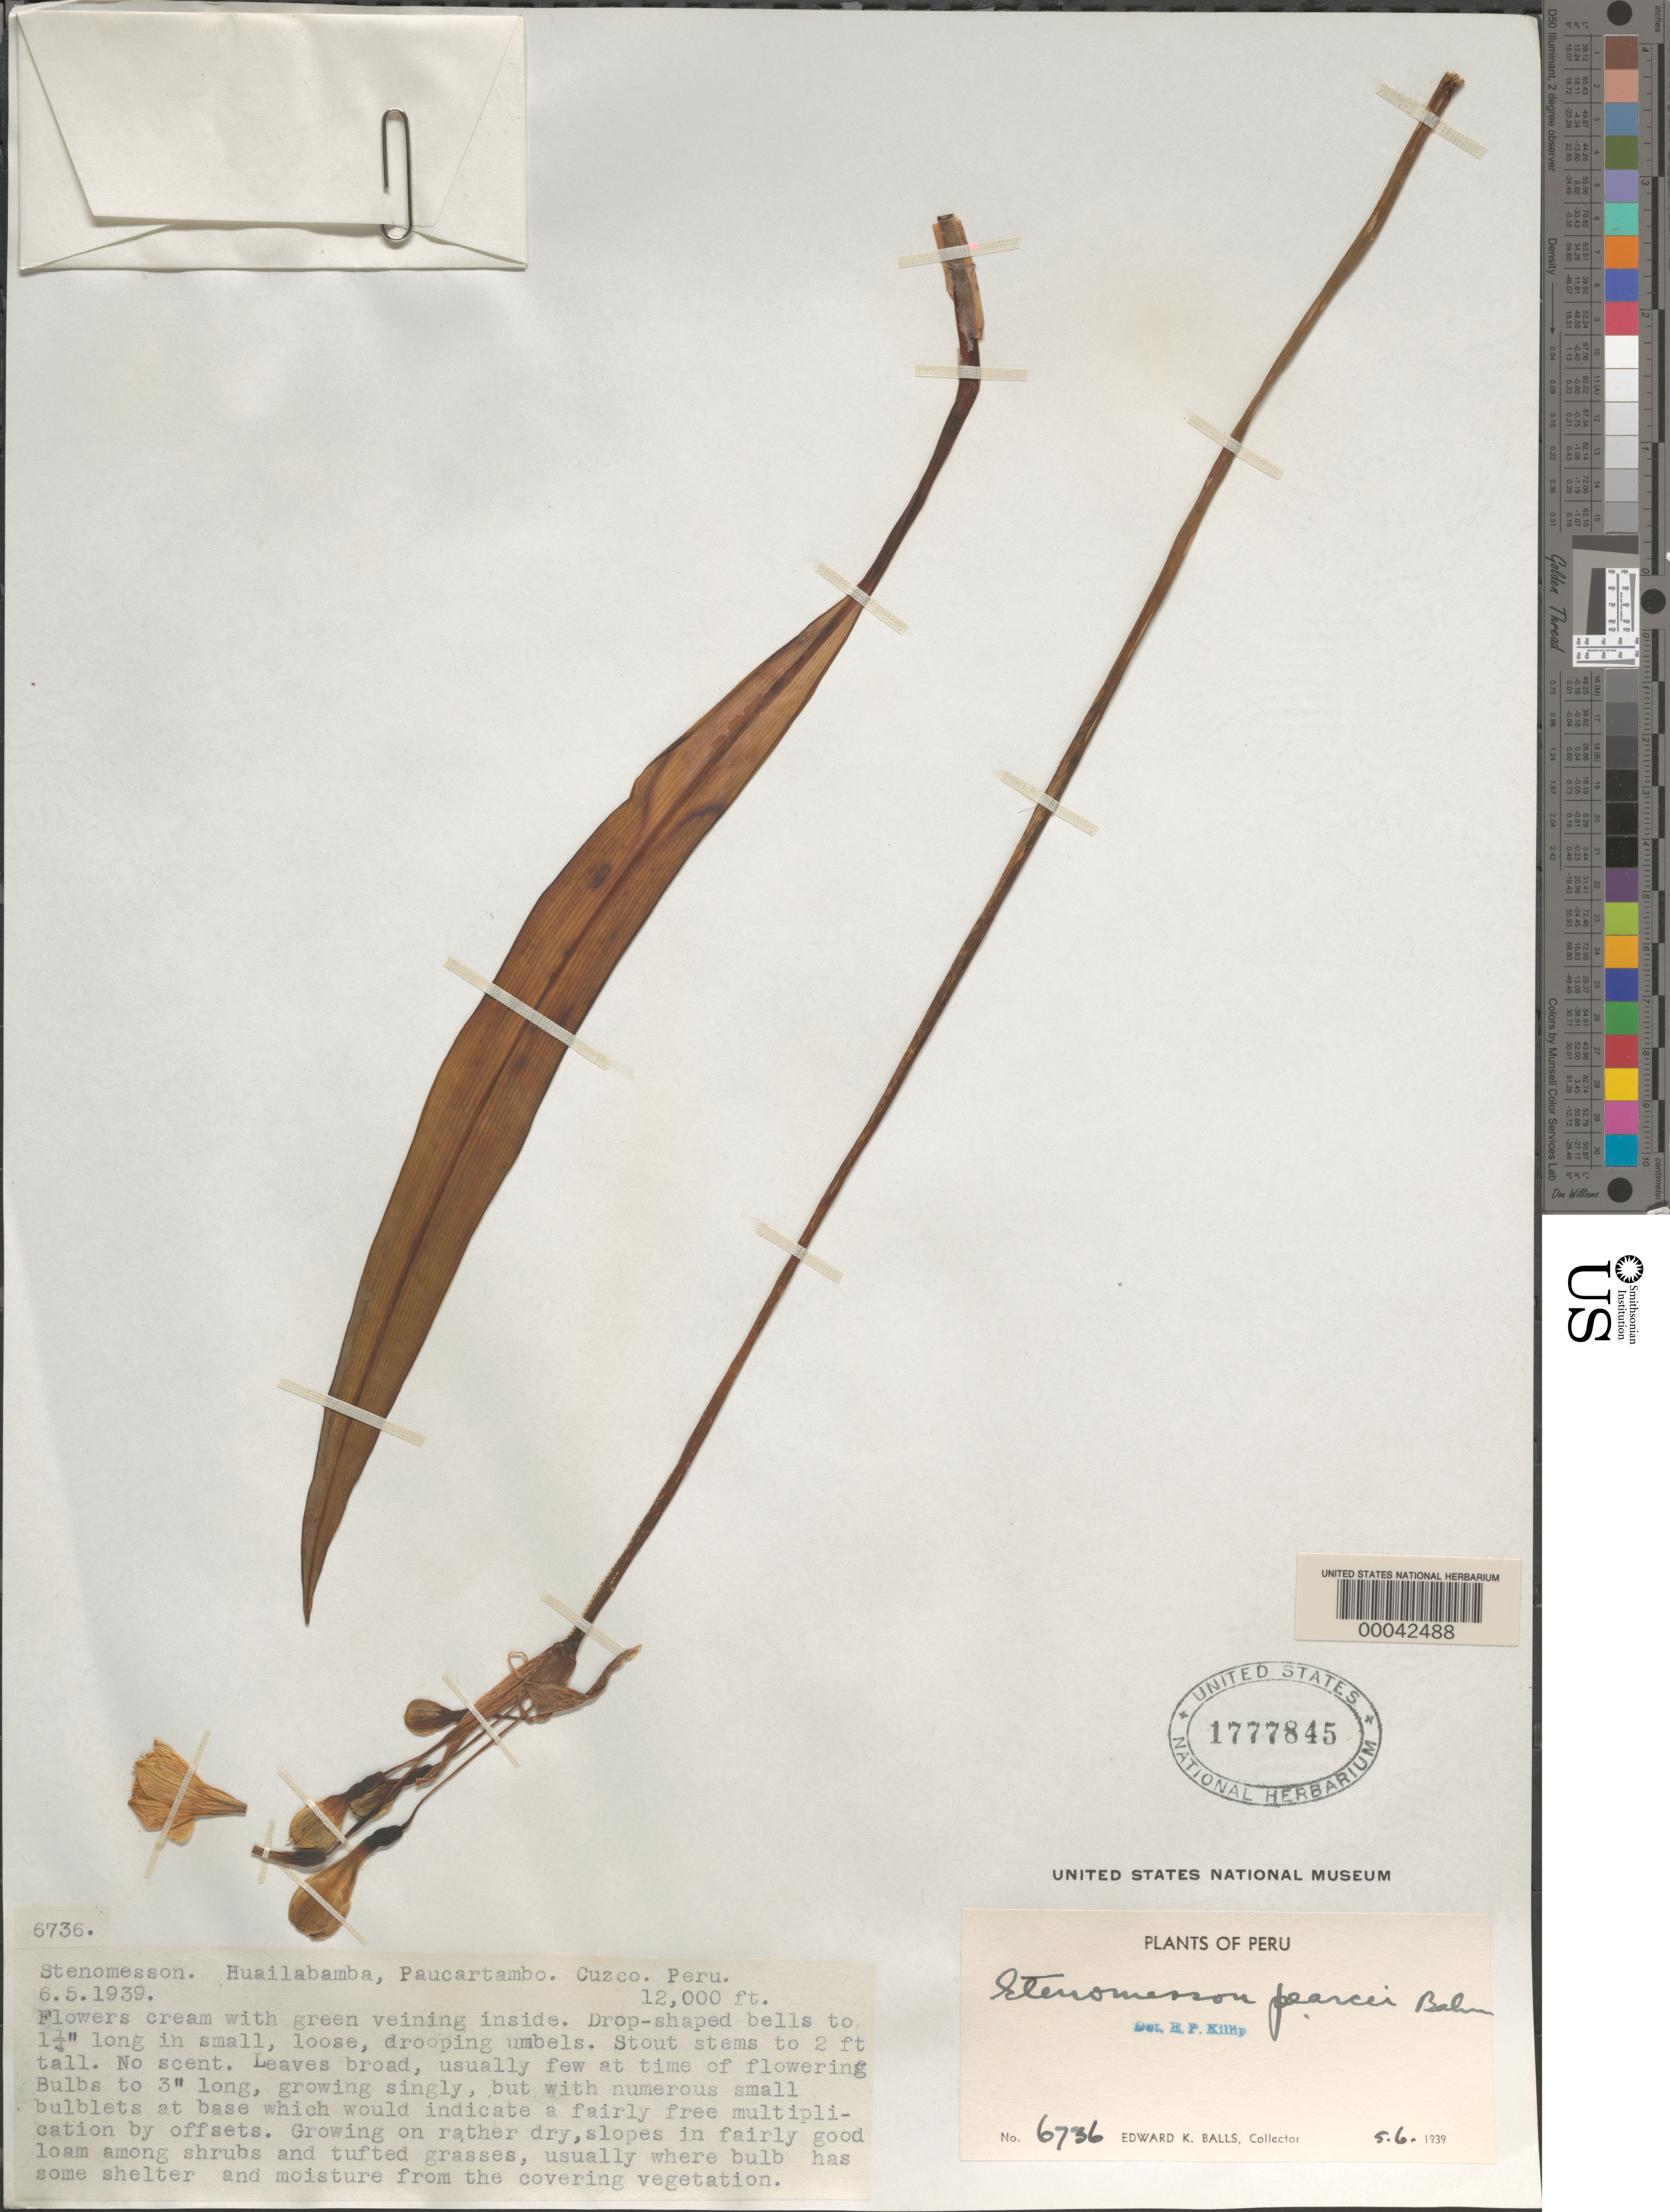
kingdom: Plantae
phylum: Tracheophyta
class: Liliopsida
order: Asparagales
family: Amaryllidaceae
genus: Stenomesson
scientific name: Stenomesson pearcei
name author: Baker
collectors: E. K. Balls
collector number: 6736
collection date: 1939-06-05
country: Peru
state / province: Cusco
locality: Huailabama, Paucartambo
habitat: Dry slopes in loam among shrubs & grasses, bulb has some shelter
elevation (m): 3658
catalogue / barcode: US 1777845